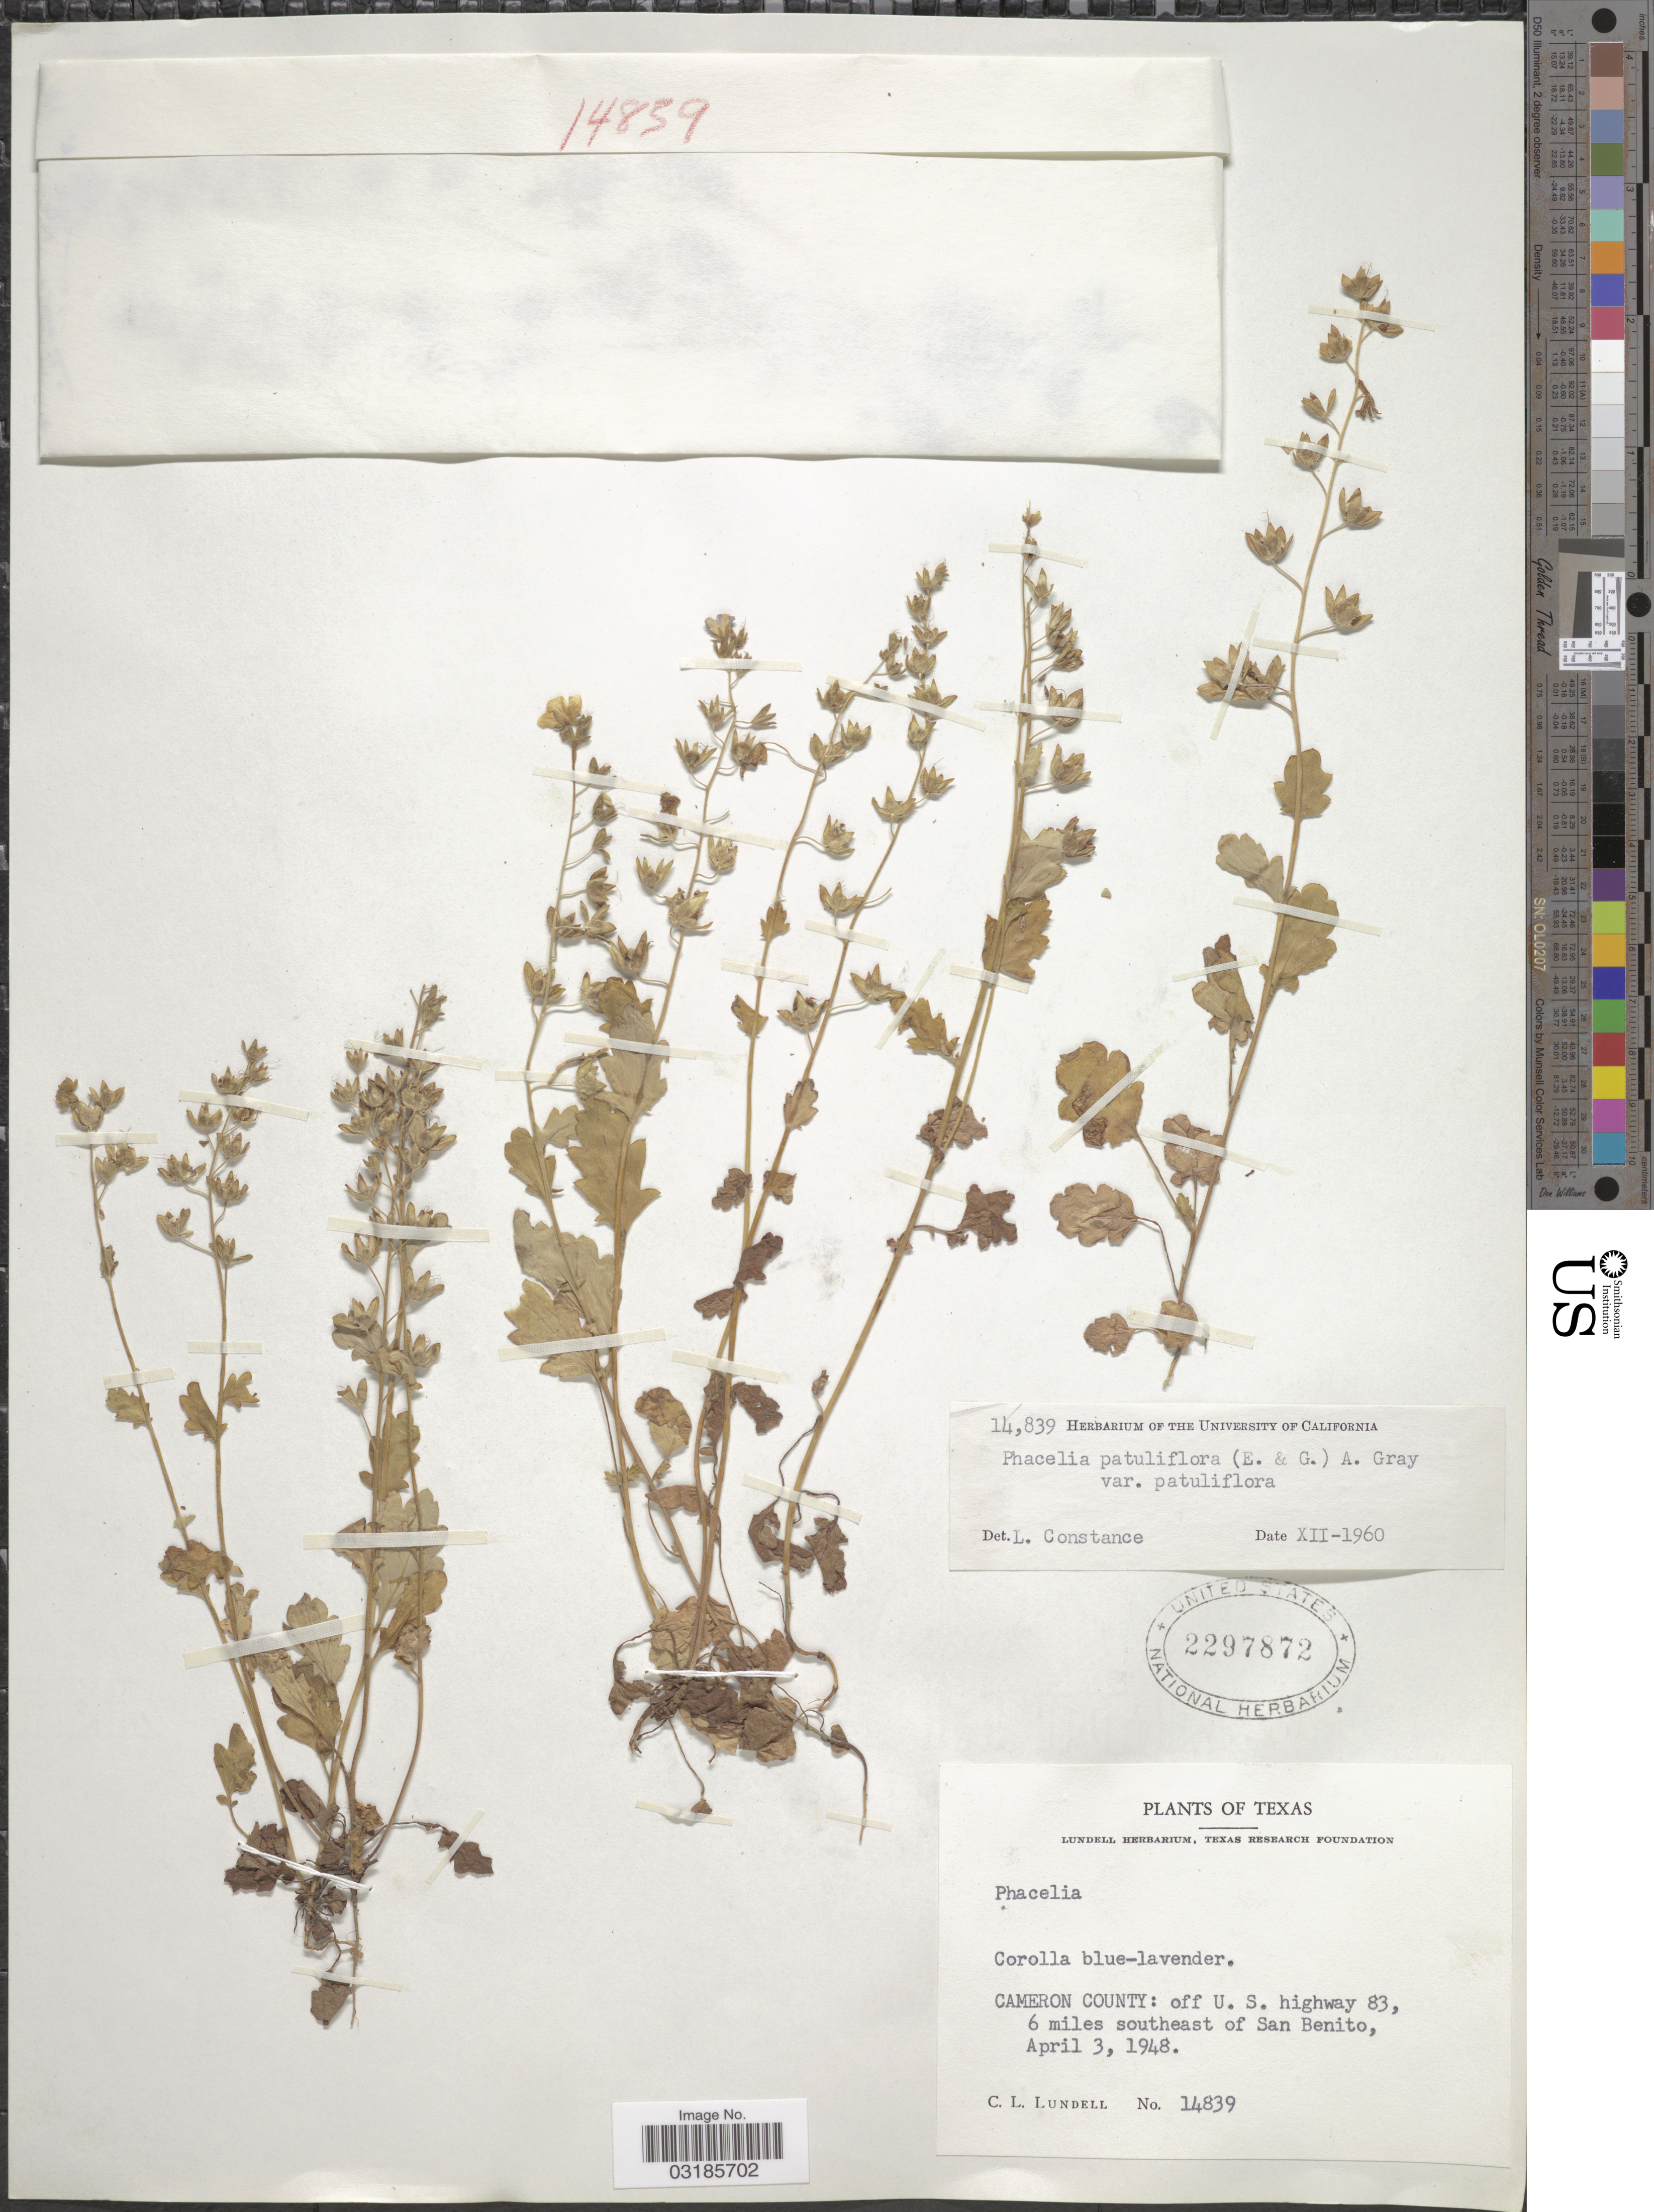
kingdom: Plantae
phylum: Tracheophyta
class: Magnoliopsida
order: Boraginales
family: Hydrophyllaceae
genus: Phacelia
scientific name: Phacelia patuliflora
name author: (Engelm. & A. Gray) A. Gray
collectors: C. L. Lundell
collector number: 14839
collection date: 1948-04-03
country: United States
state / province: Texas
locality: Cameron County: off U.S. highway 83, 6 miles southeast of San Benito.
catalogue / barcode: US 2297872